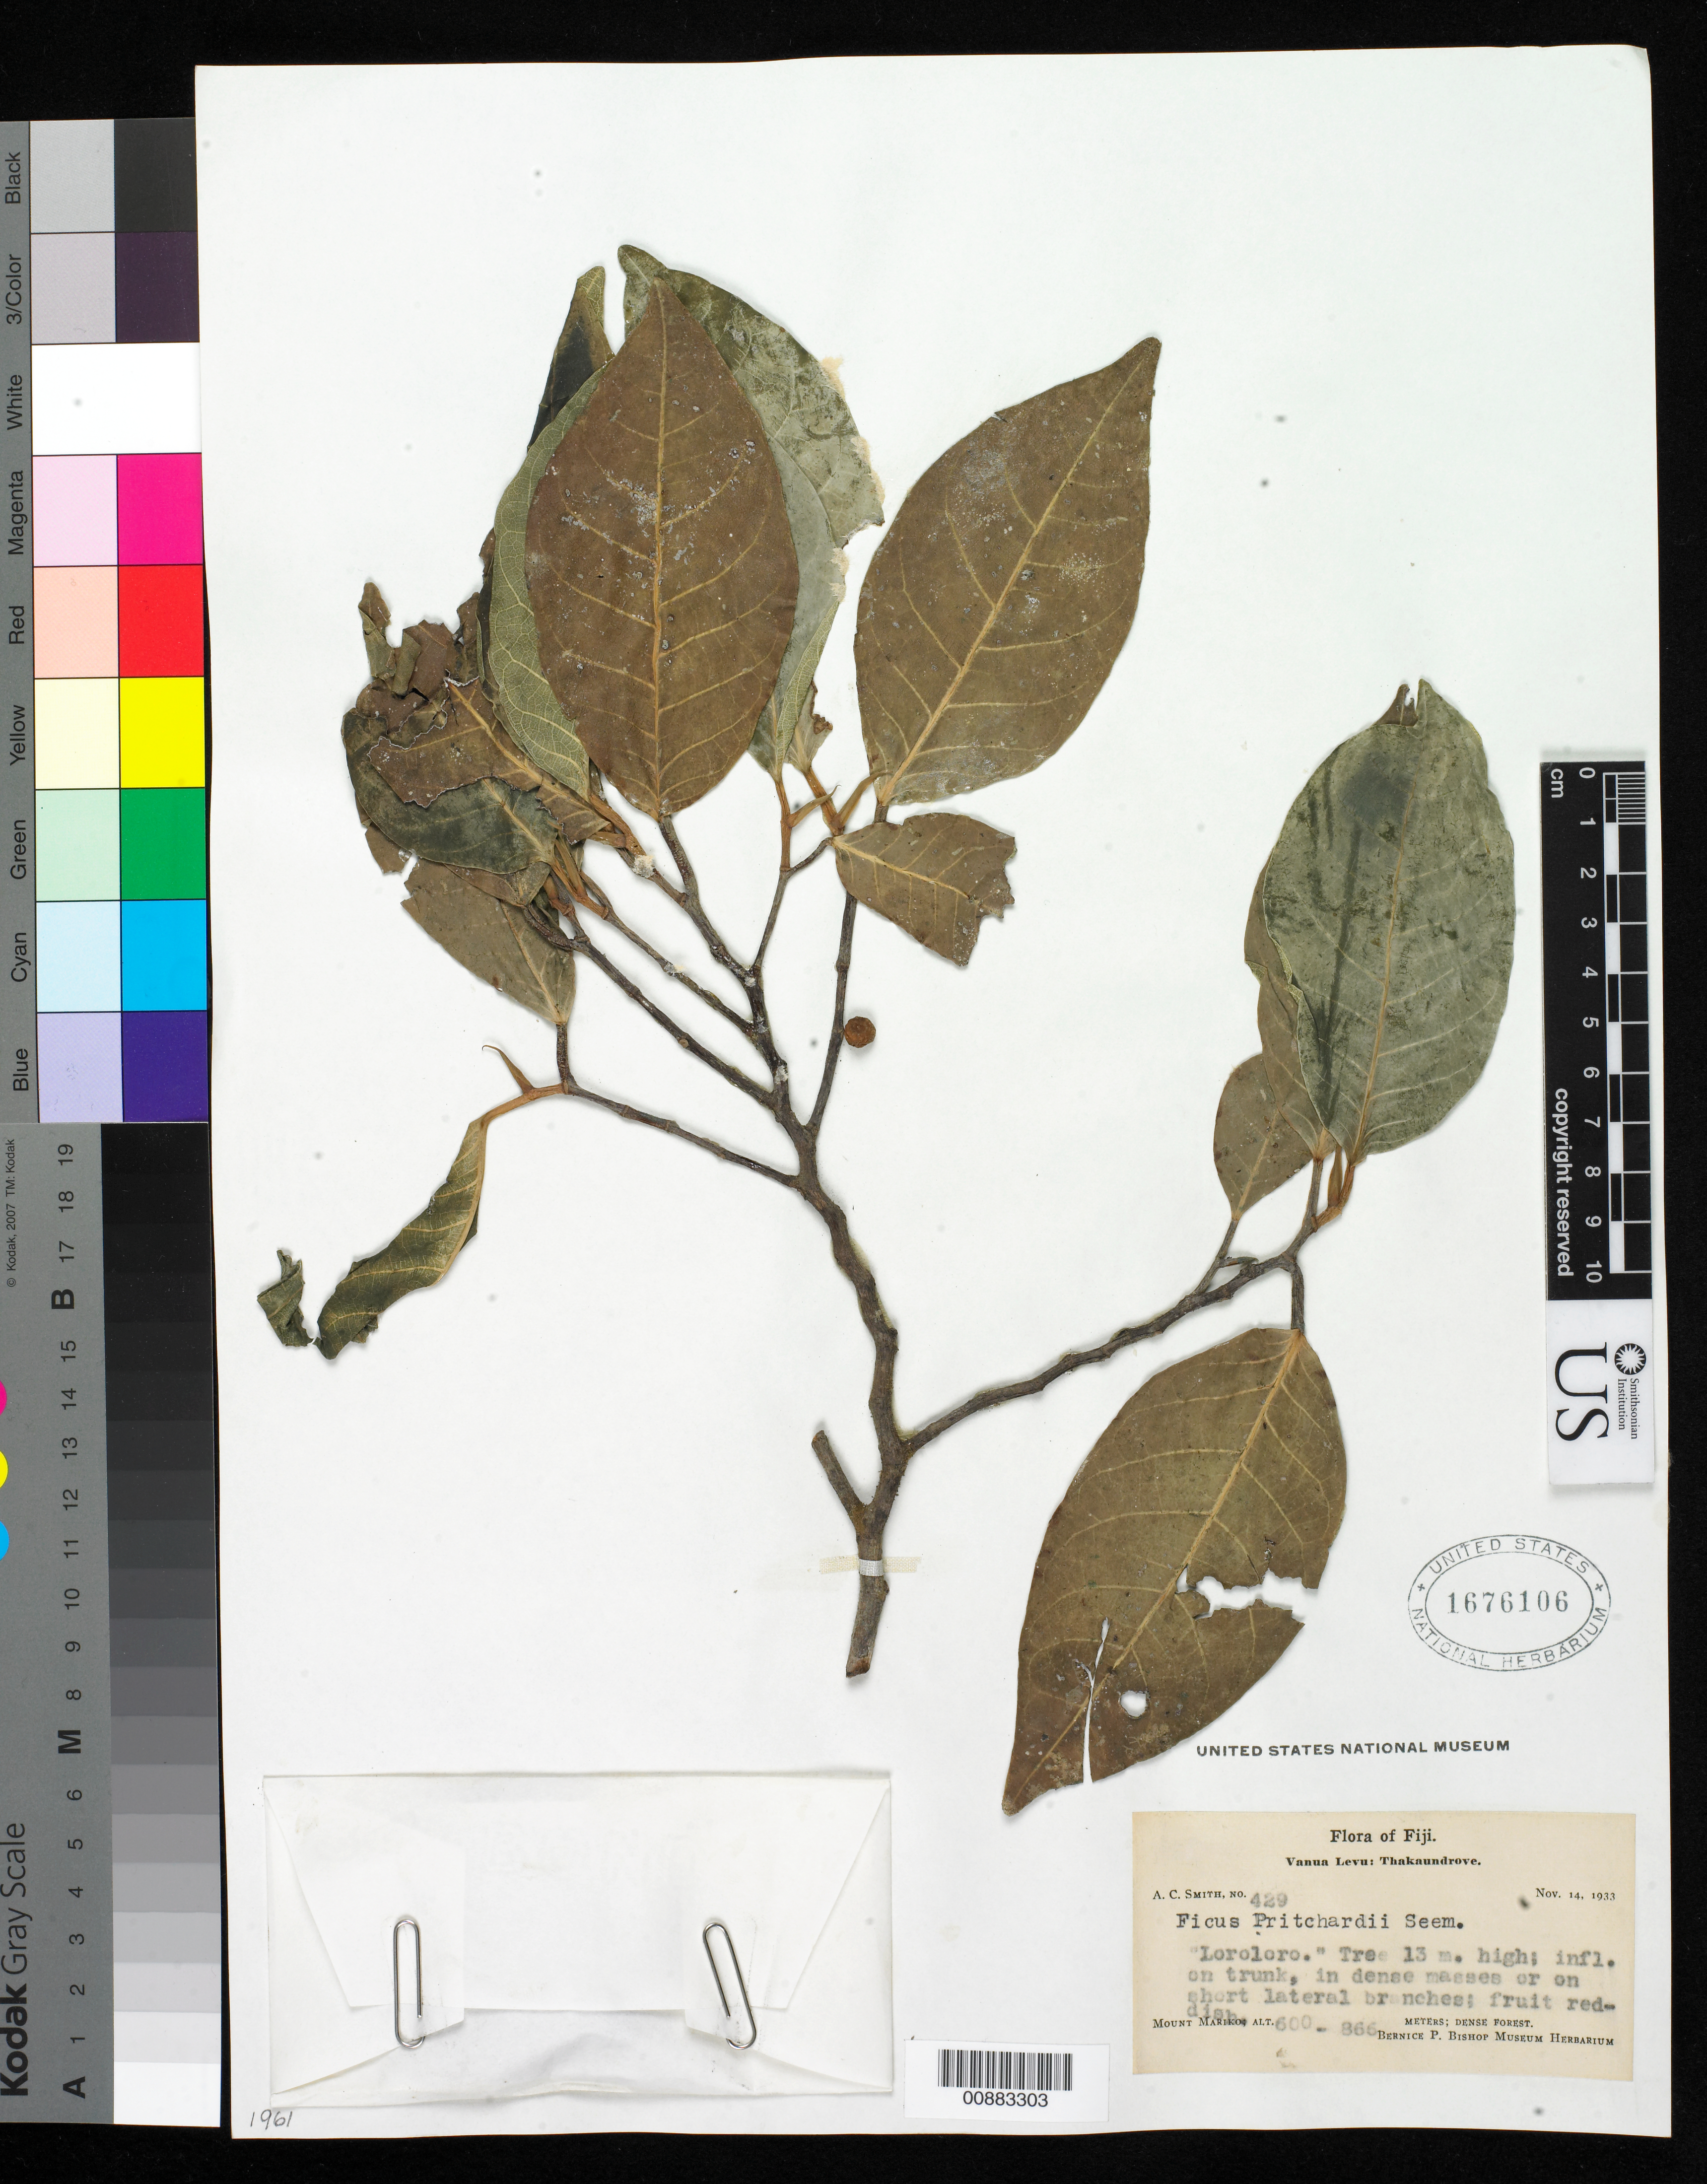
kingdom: Plantae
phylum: Tracheophyta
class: Magnoliopsida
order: Rosales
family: Moraceae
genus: Ficus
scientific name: Ficus pritchardii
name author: Seem.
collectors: A. C. Smith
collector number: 429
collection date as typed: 14 Nov 1933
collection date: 1933-11-14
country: Fiji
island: Vanua Levu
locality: Mt. Mariko.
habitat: Dense forest.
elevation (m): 600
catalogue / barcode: US 1676106